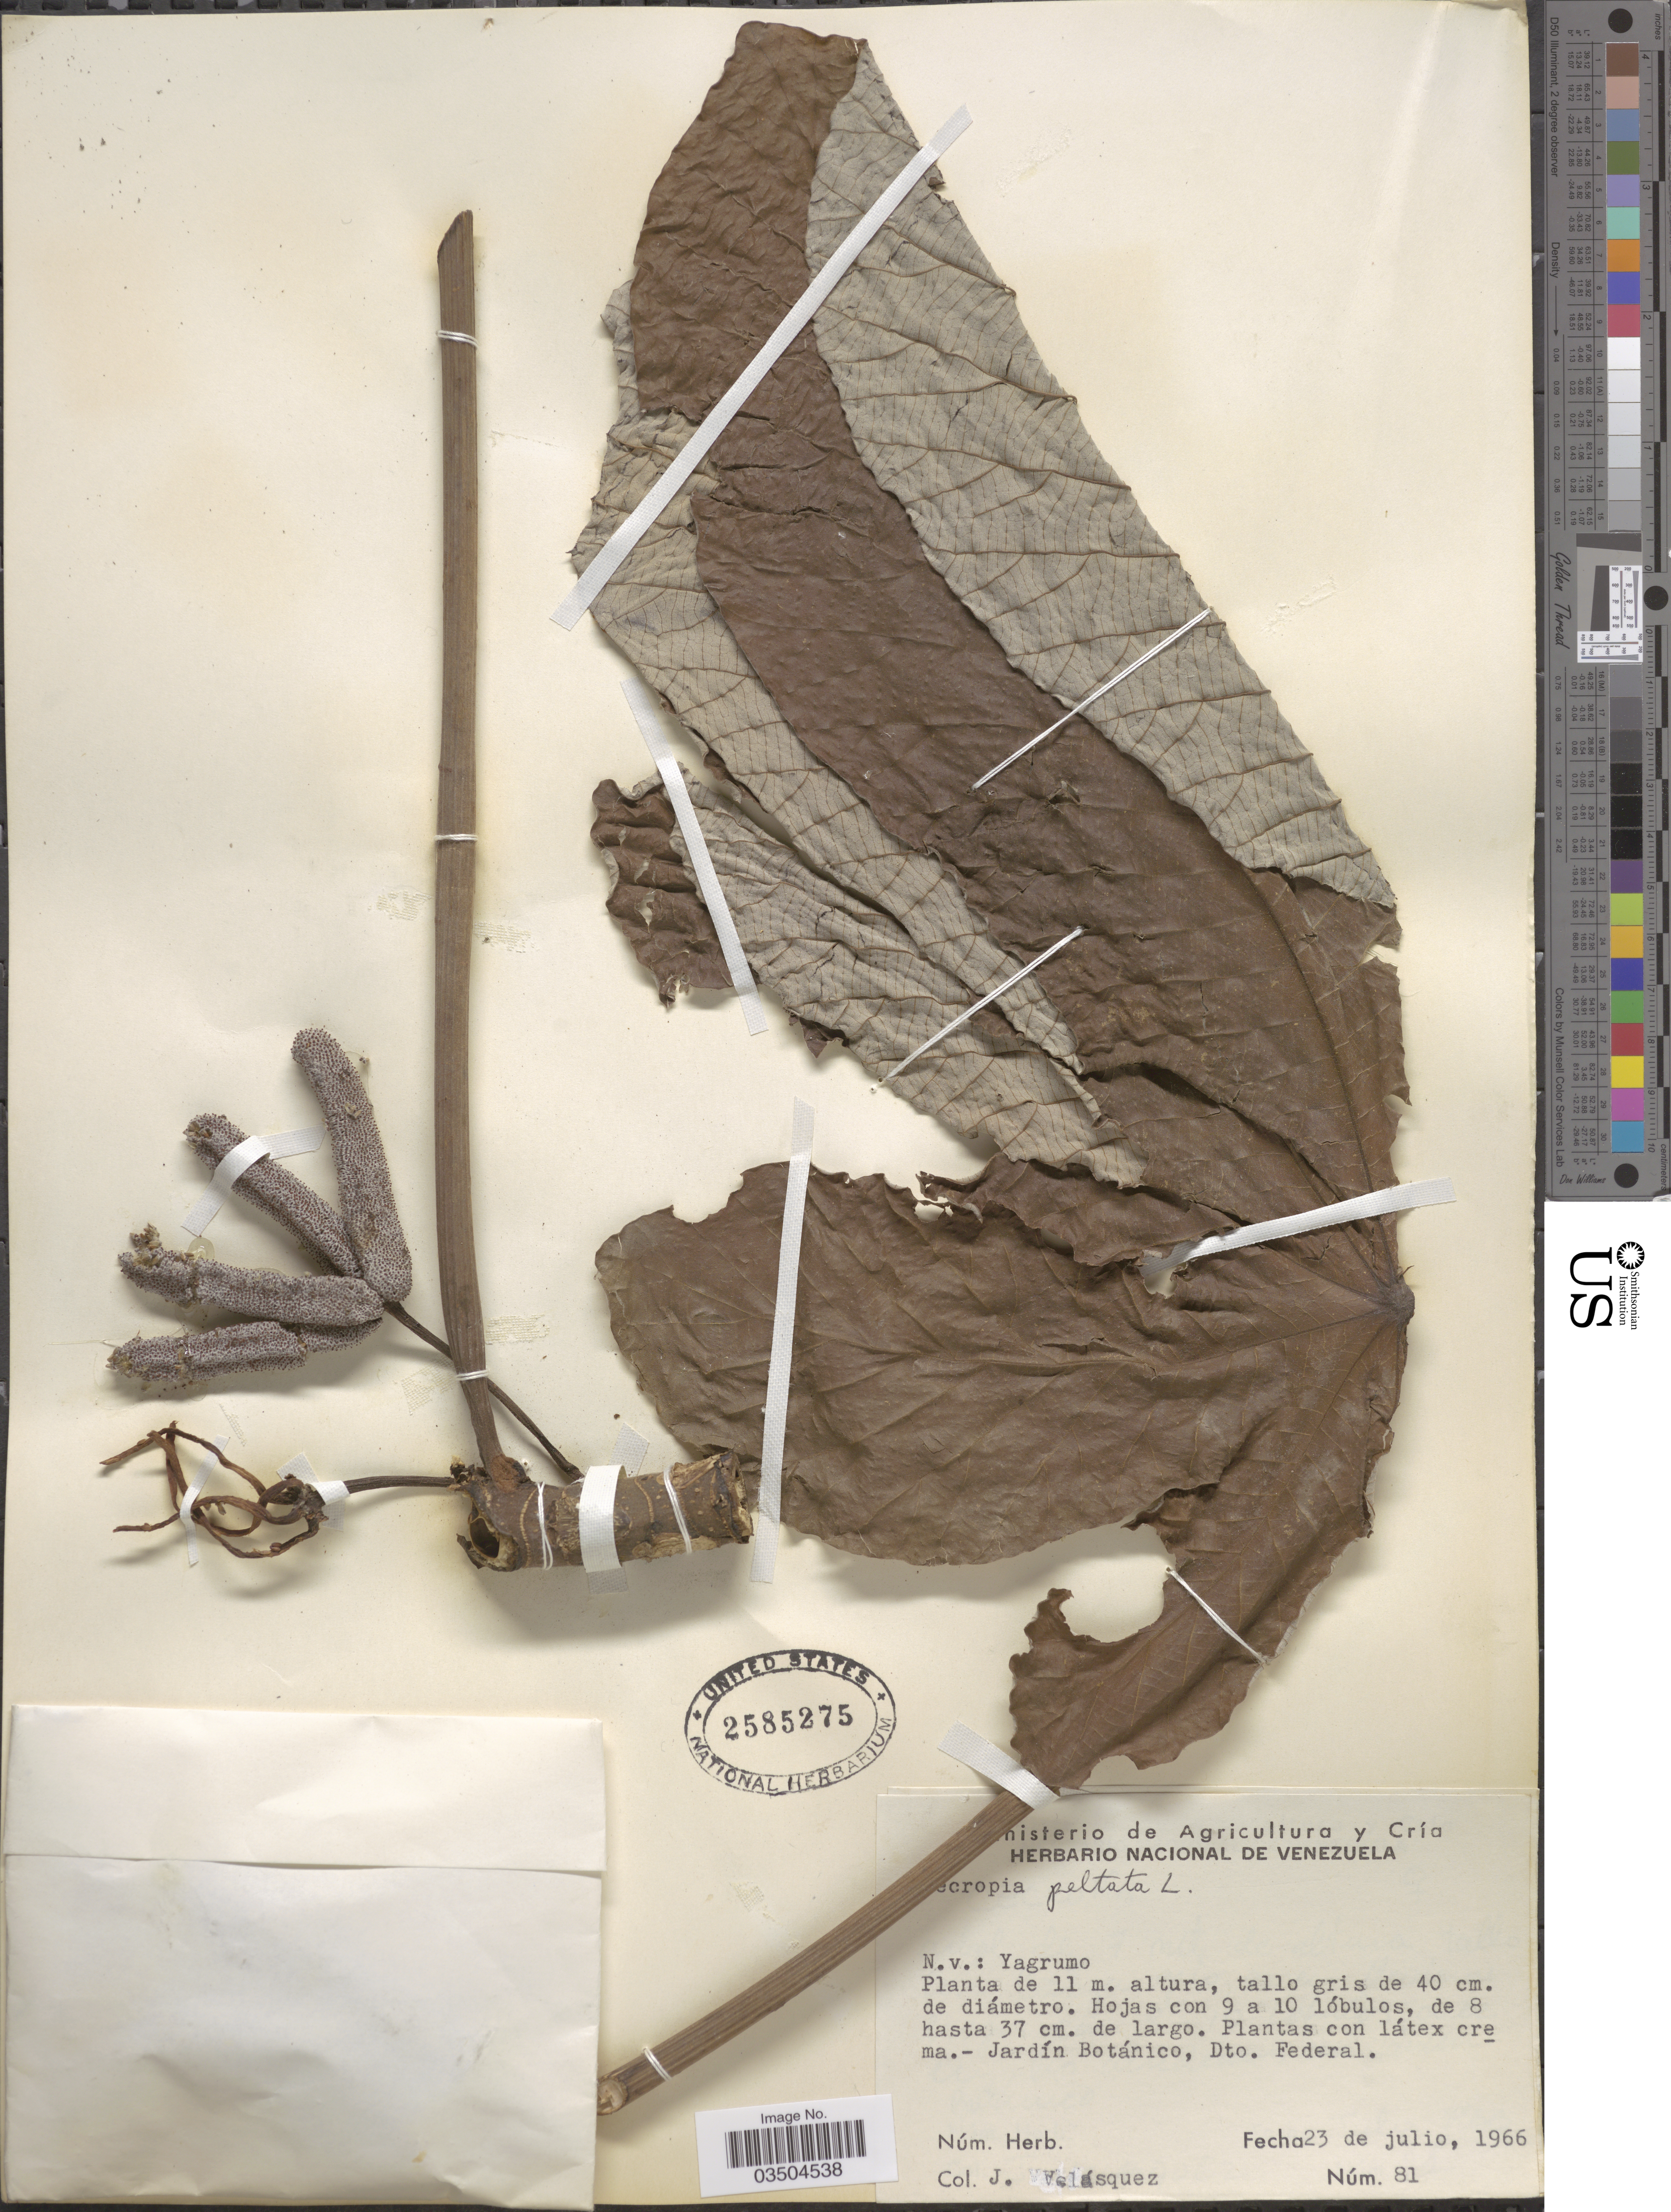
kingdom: Plantae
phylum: Tracheophyta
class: Magnoliopsida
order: Rosales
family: Urticaceae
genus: Cecropia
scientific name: Cecropia peltata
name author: L.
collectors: J. Velasquez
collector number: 81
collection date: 1966-07-23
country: Venezuela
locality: Jardín Botánico, Dto. Federal.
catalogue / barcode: US 2585275